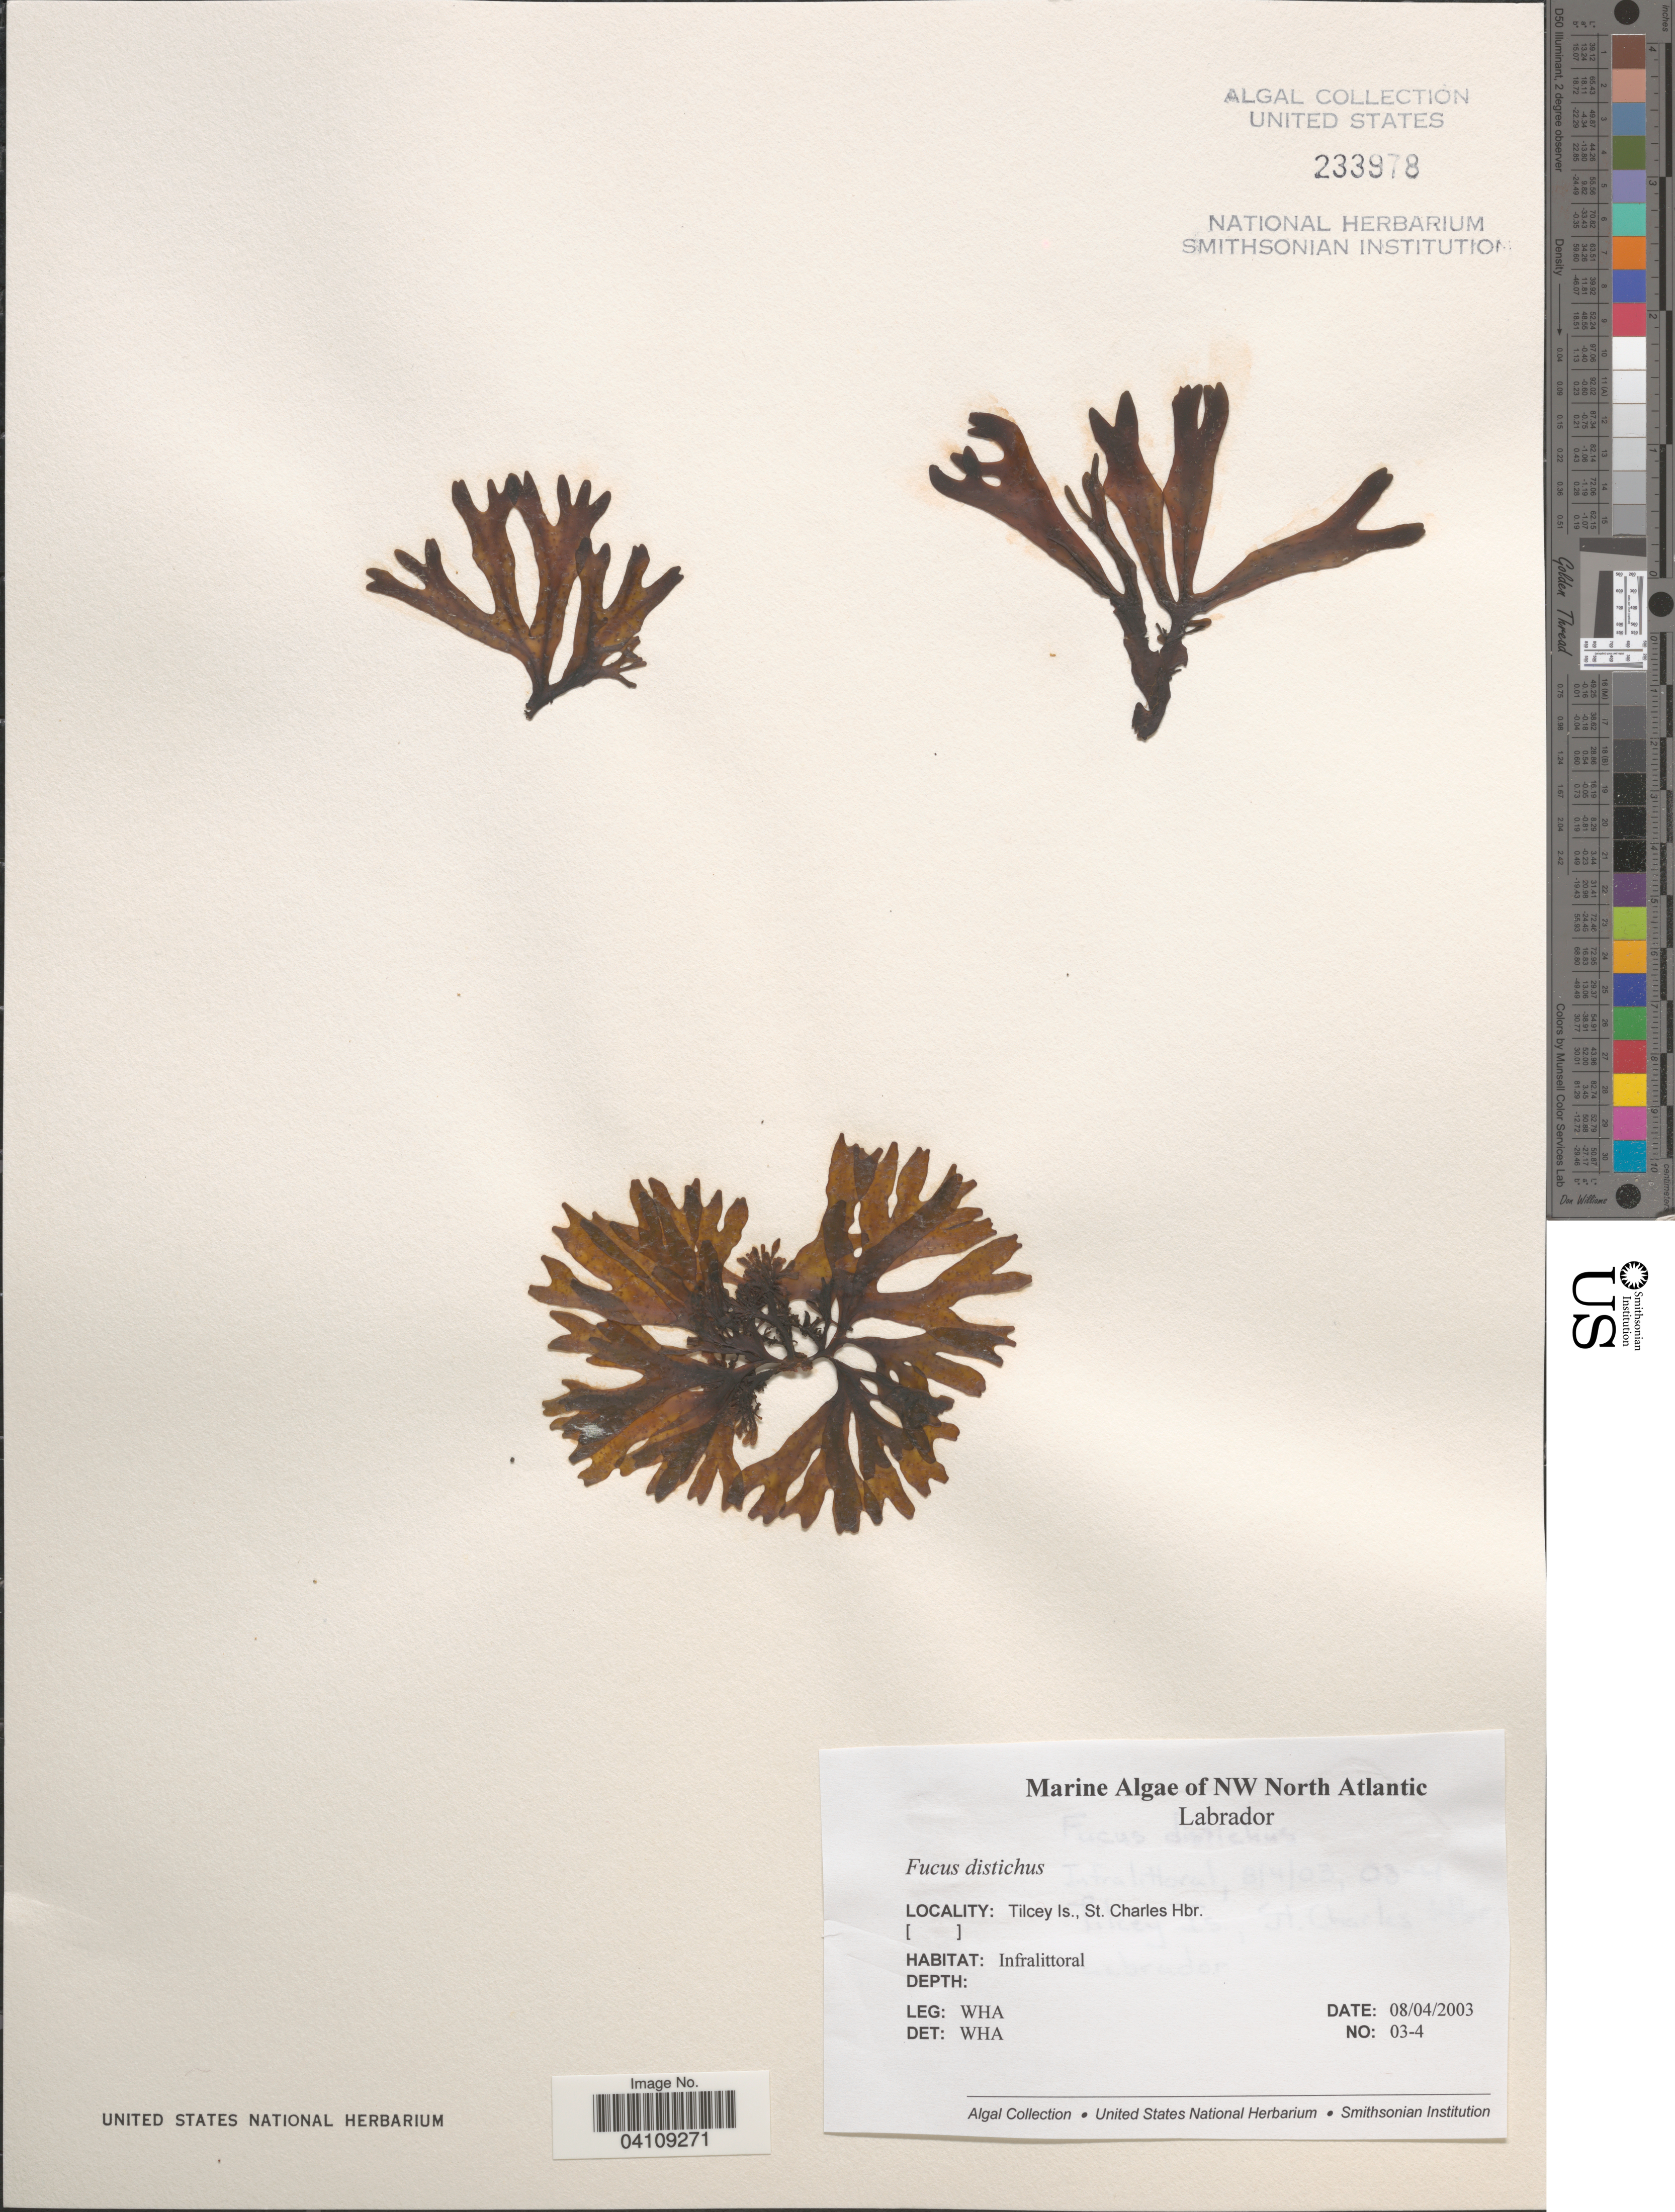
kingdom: Chromista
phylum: Ochrophyta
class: Phaeophyceae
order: Fucales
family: Fucaceae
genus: Fucus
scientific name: Fucus distichus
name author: L.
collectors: W. H. Adey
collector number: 03-4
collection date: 2003-08-04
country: Canada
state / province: Newfoundland and Labrador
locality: NW North Atlantic. Labrador. Tilcey Is., St. Charles Hbr.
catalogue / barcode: US 233978